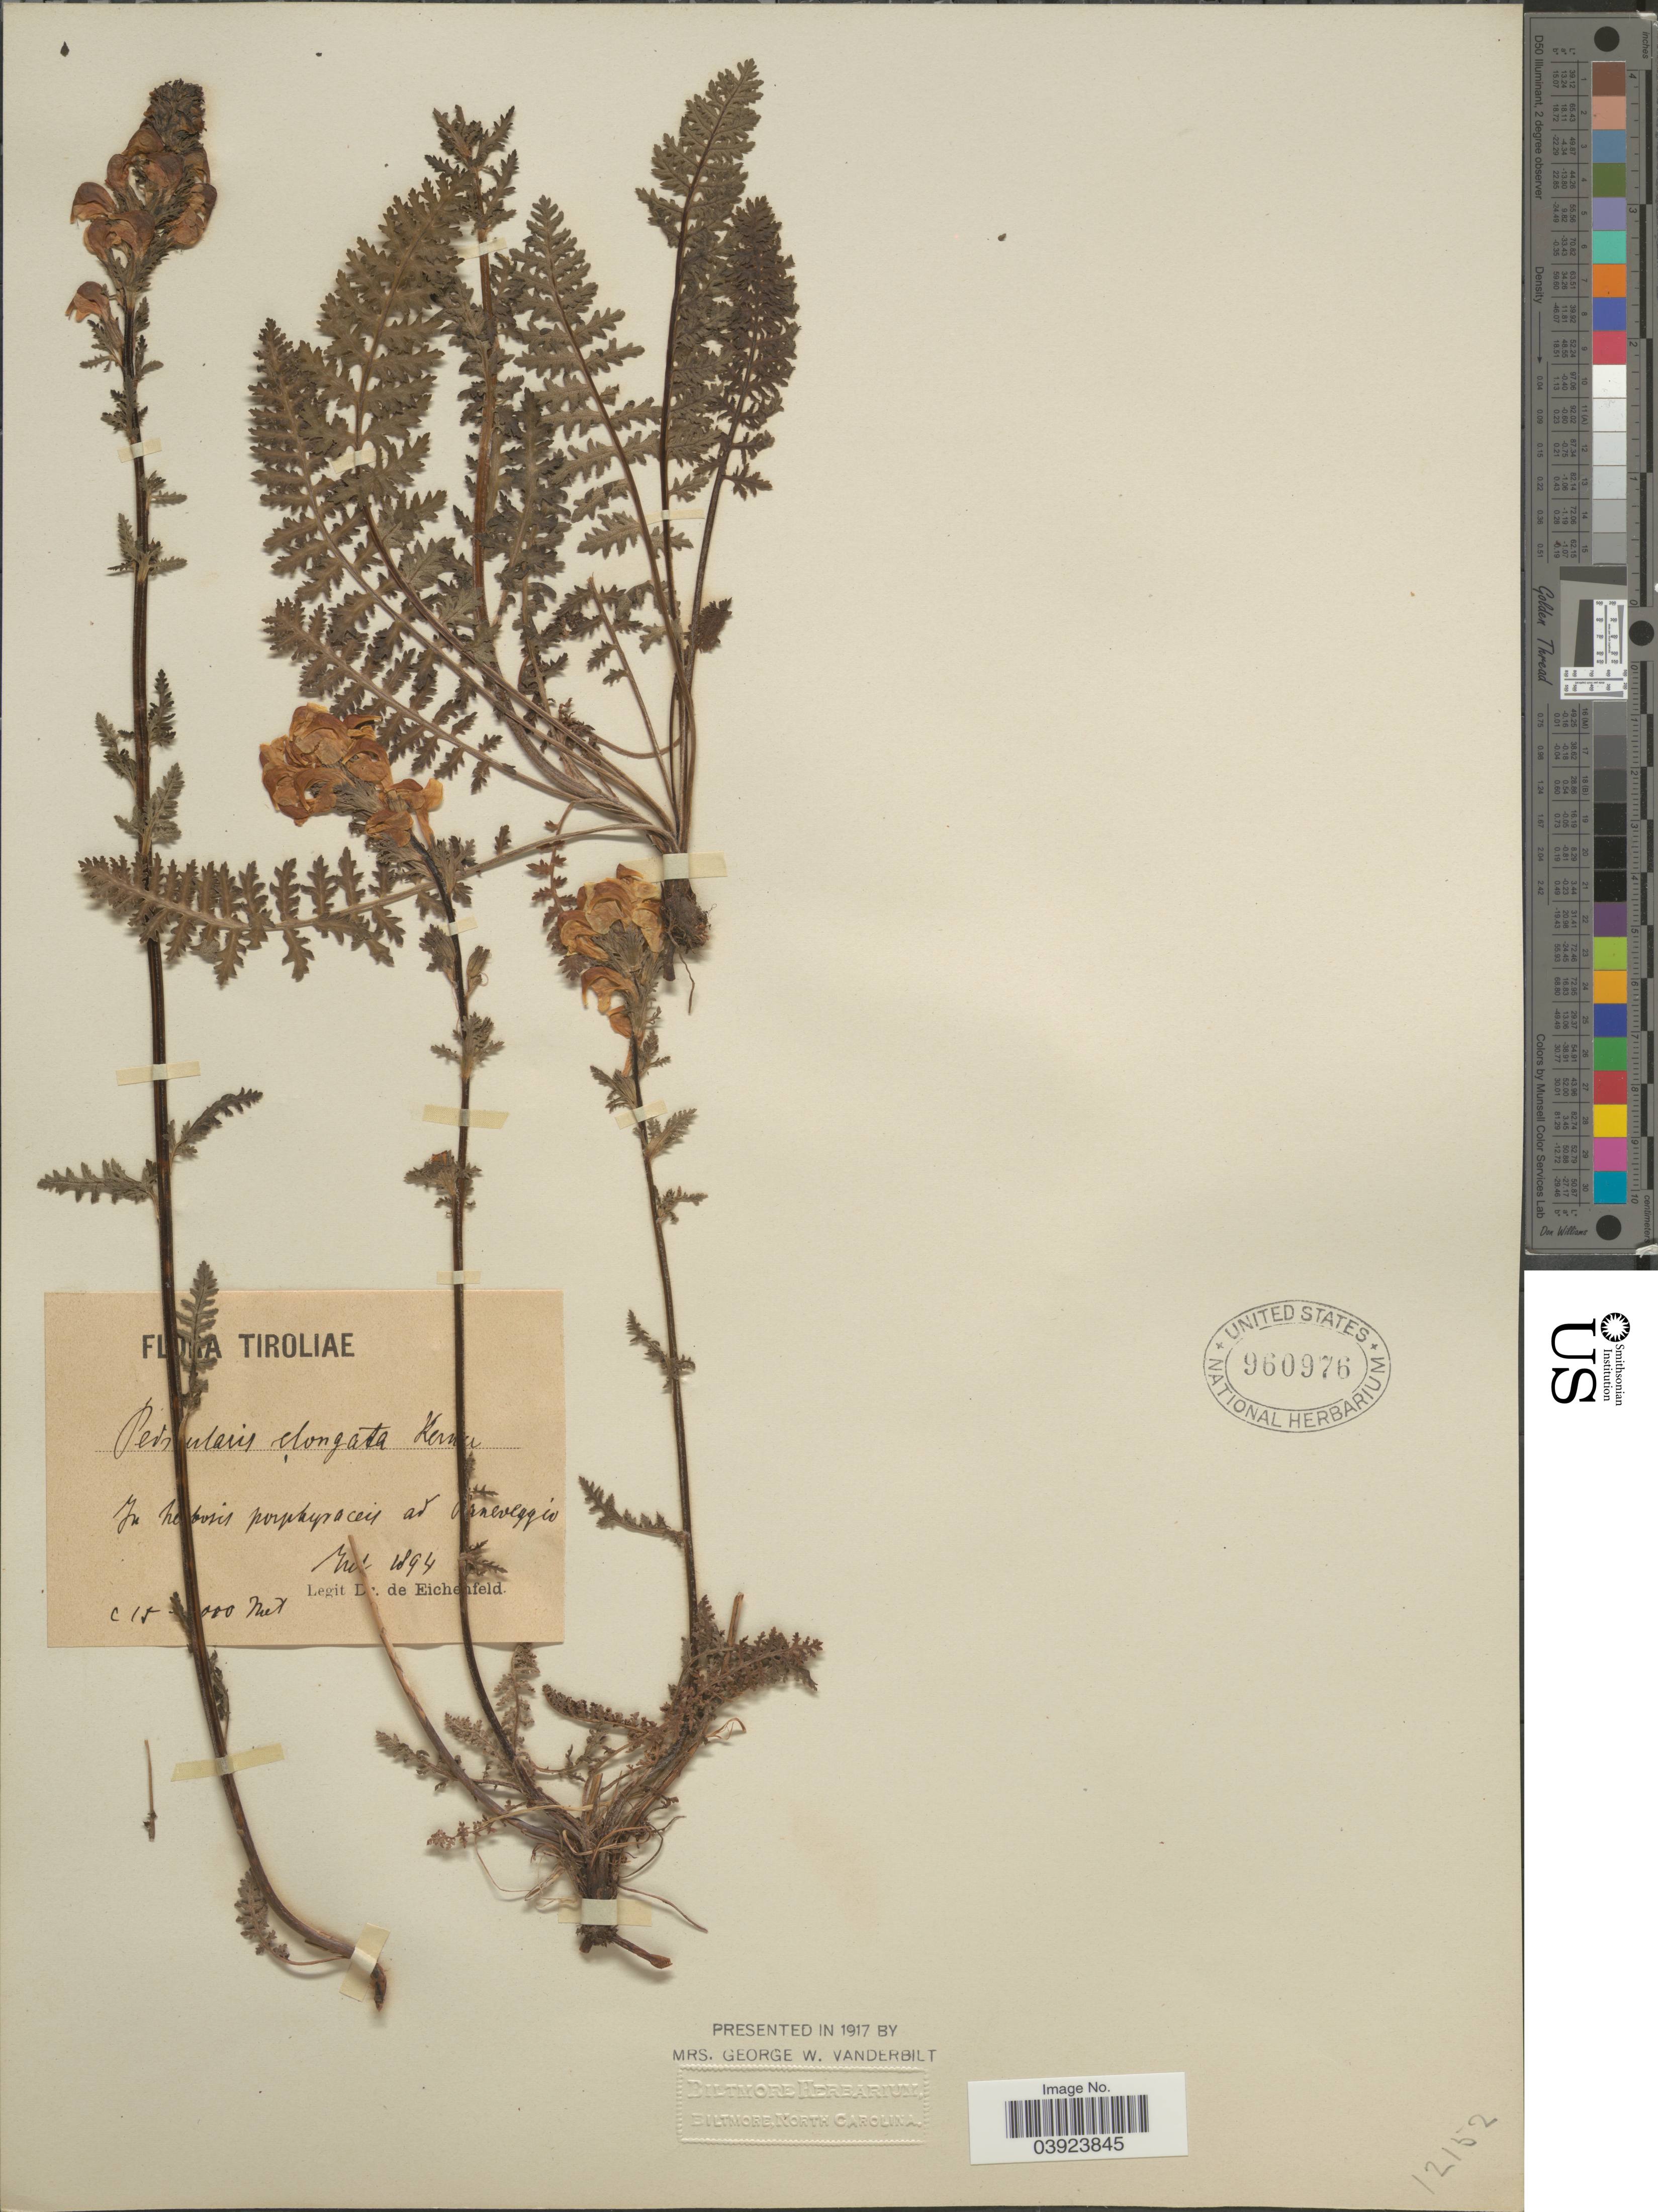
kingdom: Plantae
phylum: Tracheophyta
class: Magnoliopsida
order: Lamiales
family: Orobanchaceae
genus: Pedicularis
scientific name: Pedicularis elongata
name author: A. Kern.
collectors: -- de Eichenfeld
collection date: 1894-07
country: Italy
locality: Tiroliae. In herbosis porphyraceis ad Paneveggio.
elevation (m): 1500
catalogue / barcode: US 960976